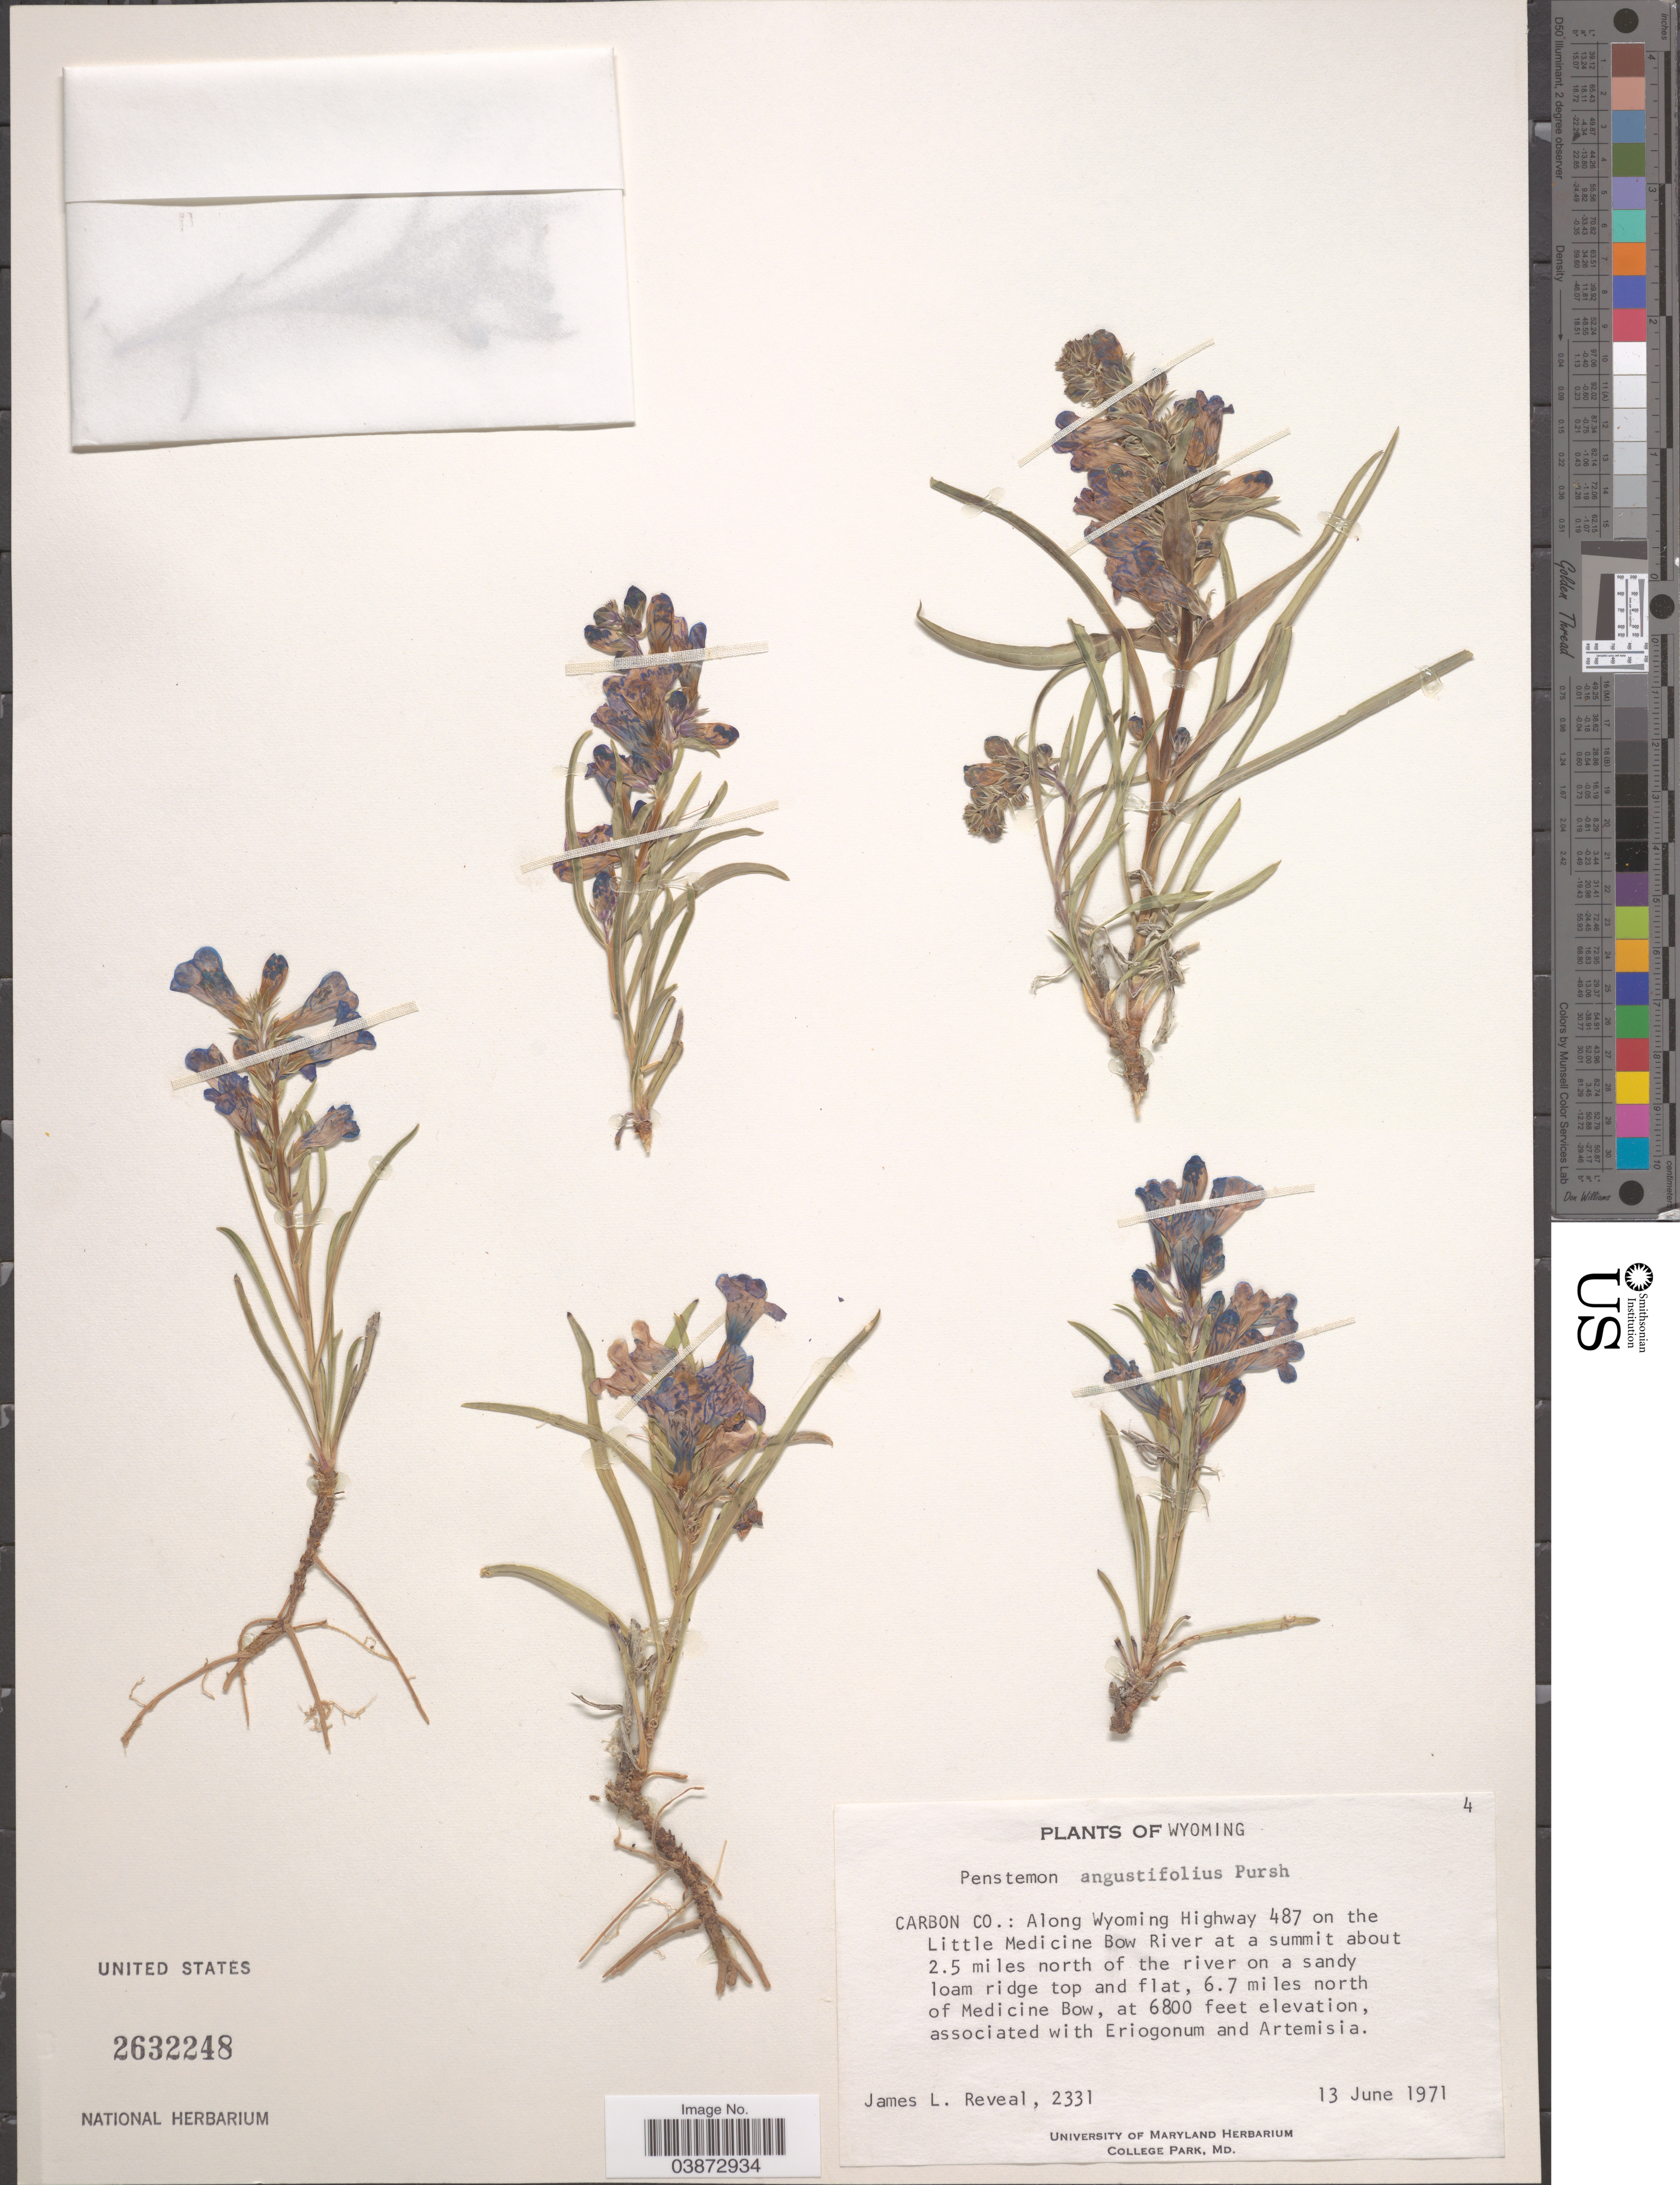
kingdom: Plantae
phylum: Tracheophyta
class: Magnoliopsida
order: Lamiales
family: Plantaginaceae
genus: Penstemon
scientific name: Penstemon angustifolius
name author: Nutt. ex Pursh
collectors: J. L. Reveal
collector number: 2331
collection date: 1971-06-13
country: United States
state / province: Wyoming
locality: Carbon Co.: Along Wyoming Highway 487 on the Little Medicine Bow River at a summit about 2.5 miles north of the river on a sandy loam ridge top and flat, 6.7 miles north of Medicine Bow.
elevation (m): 2073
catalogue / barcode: US 2632248